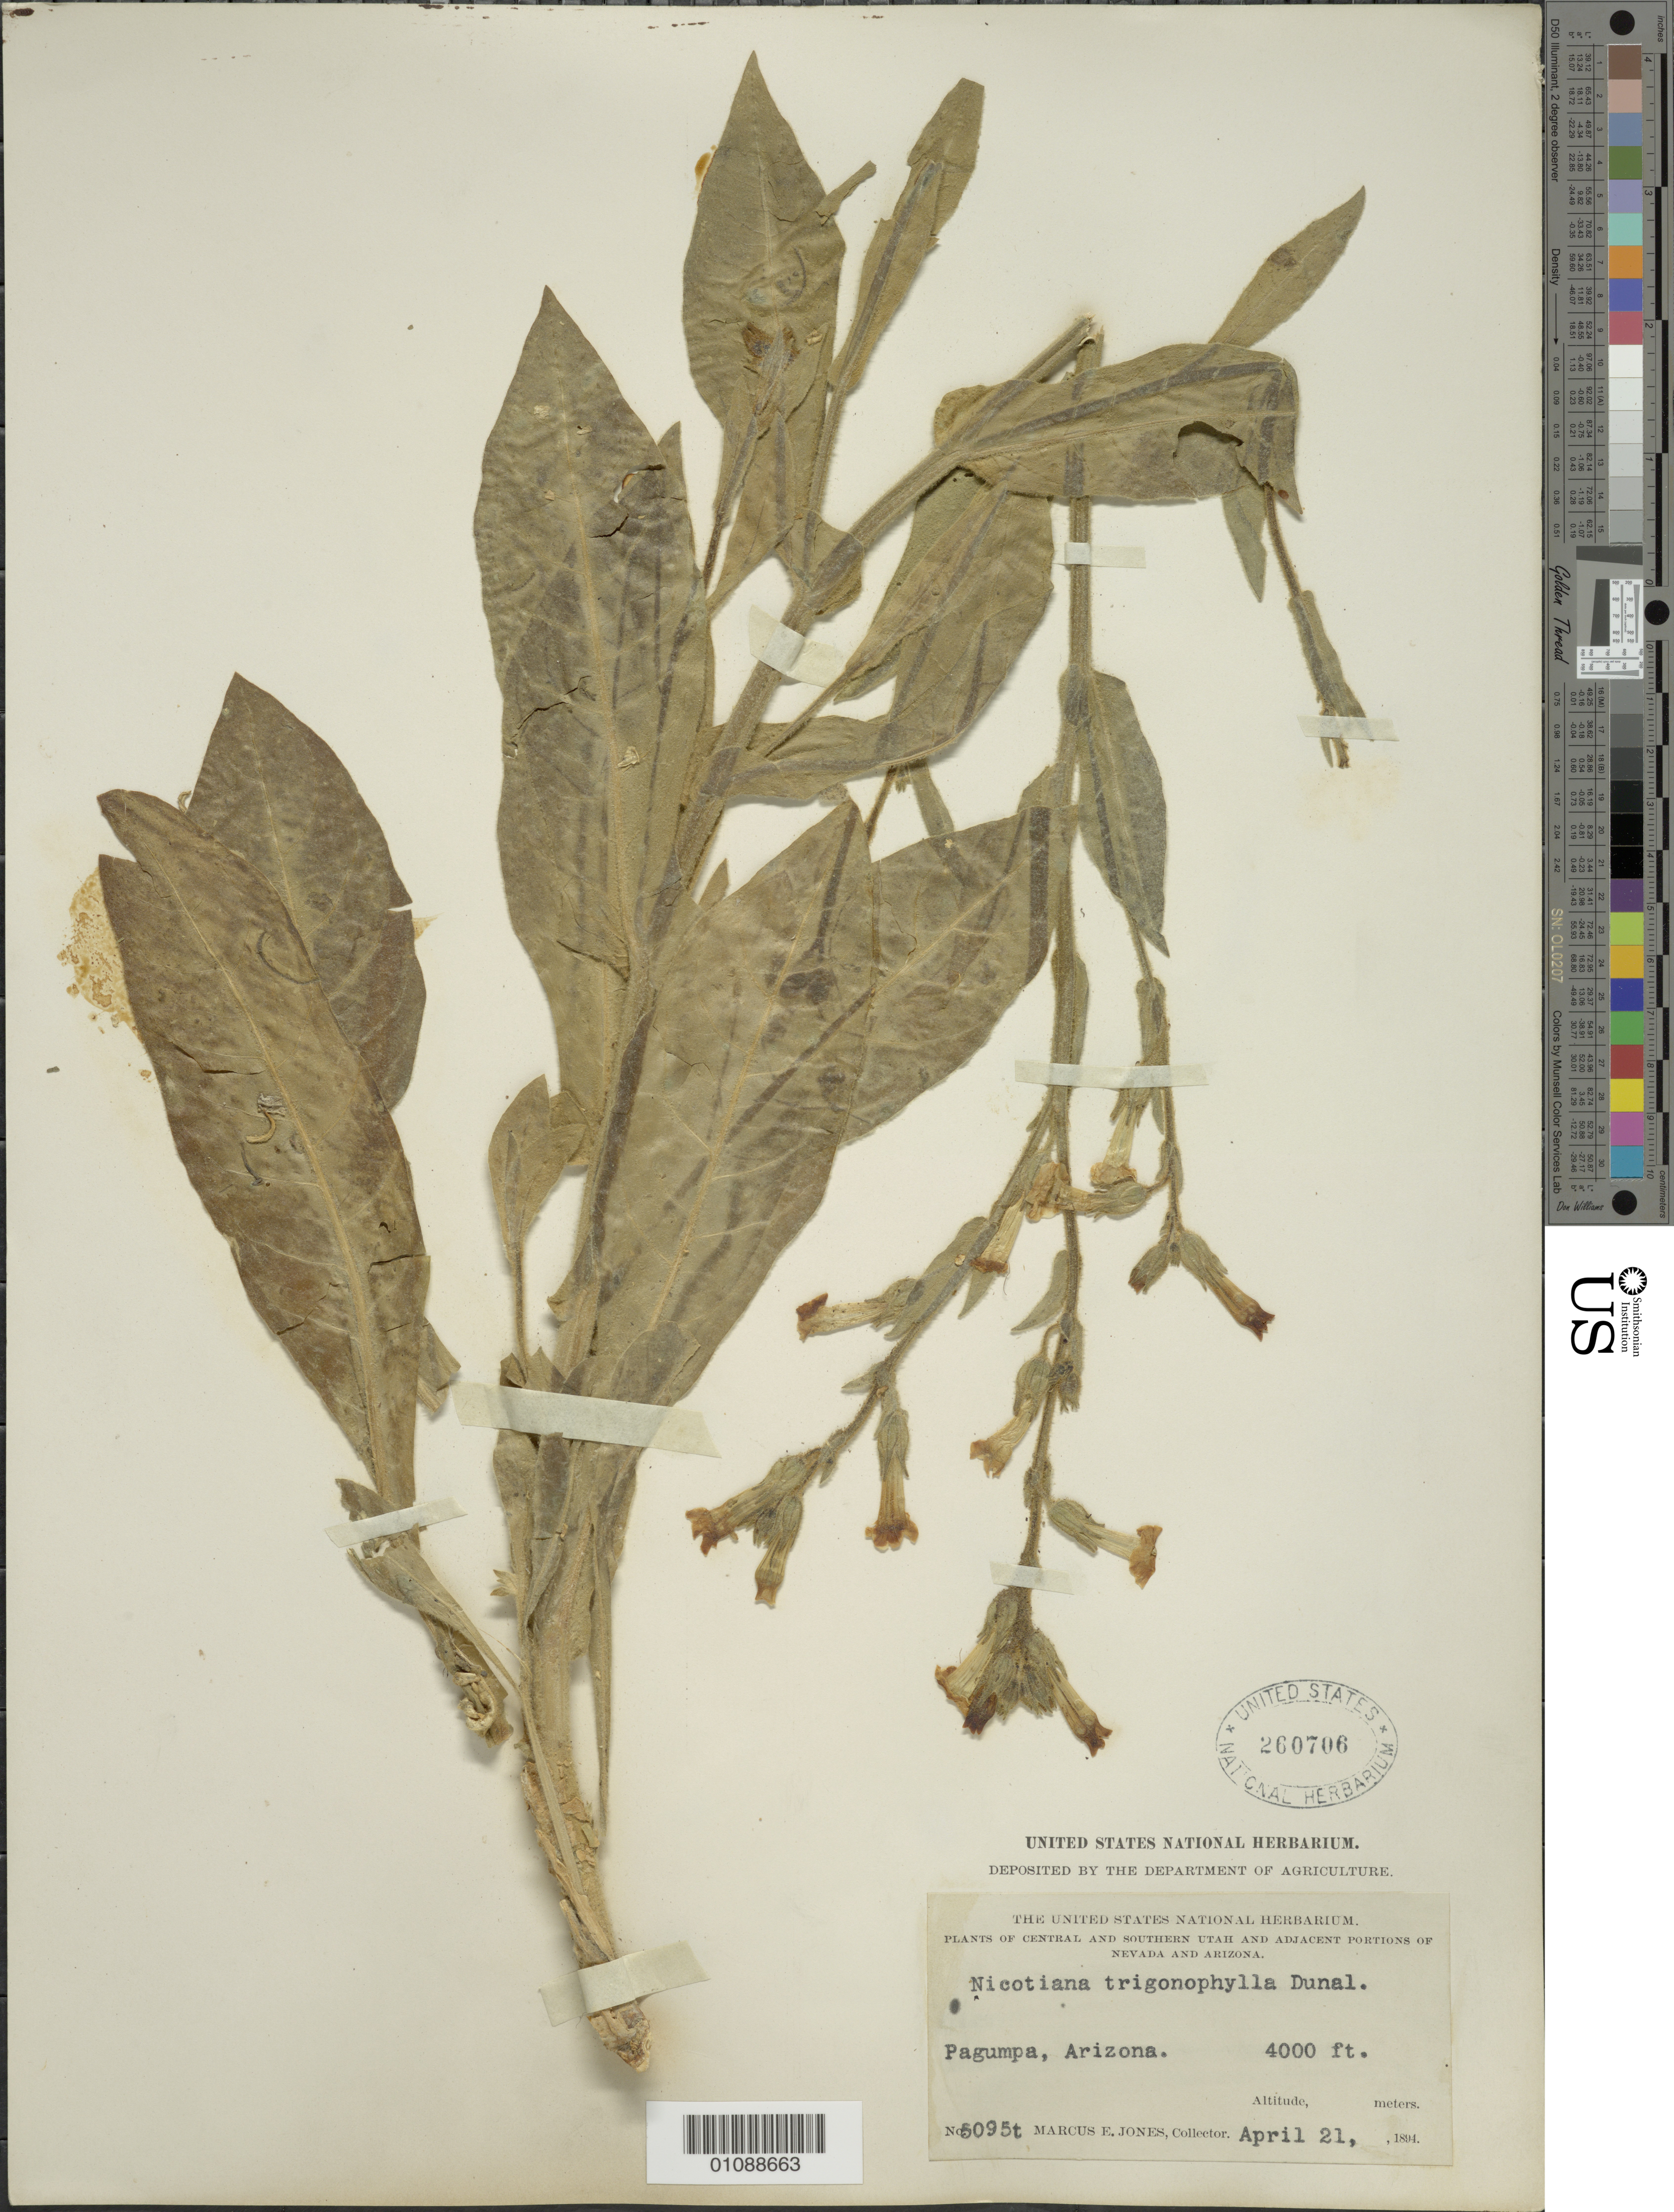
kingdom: Plantae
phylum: Tracheophyta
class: Magnoliopsida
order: Solanales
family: Solanaceae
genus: Nicotiana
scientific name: Nicotiana trigonophylla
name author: Dunal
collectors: W. Matthews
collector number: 5095t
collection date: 1894-04-21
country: United States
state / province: Arizona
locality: Pagumpa.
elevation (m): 1219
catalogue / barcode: US 260706